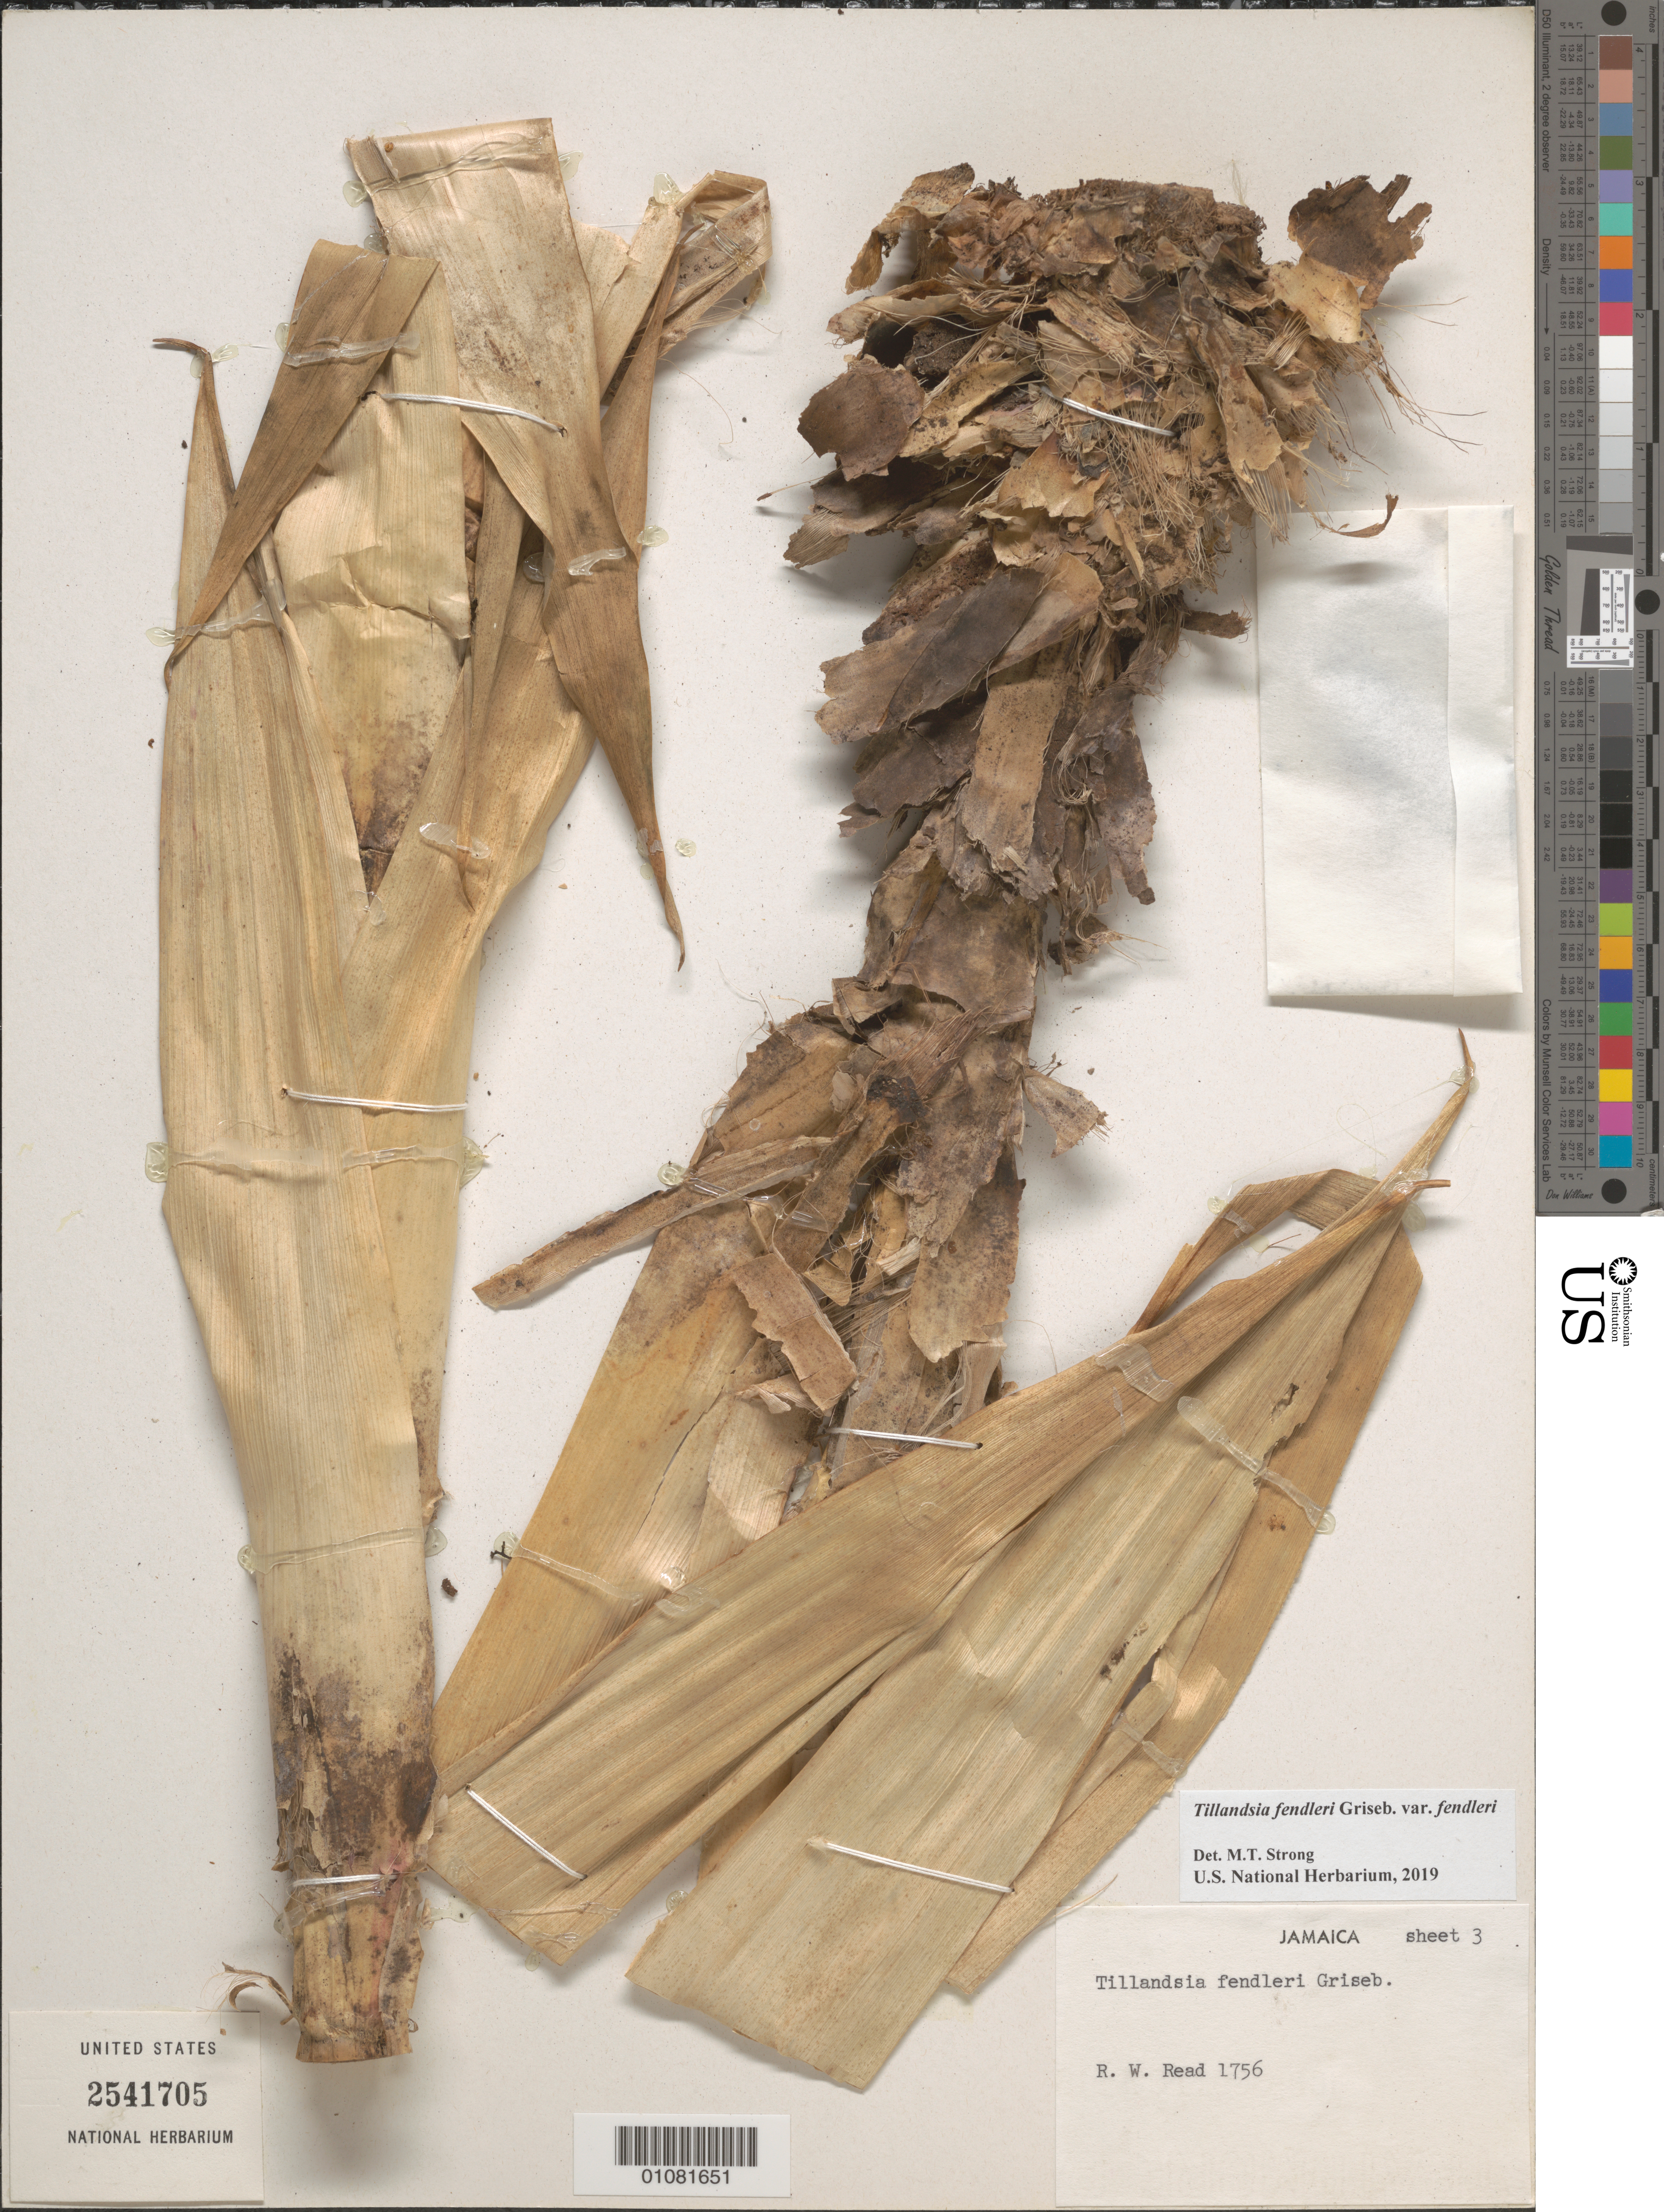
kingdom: Plantae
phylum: Tracheophyta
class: Liliopsida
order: Poales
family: Bromeliaceae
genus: Tillandsia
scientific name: Tillandsia fendleri var. fendleri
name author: Griseb.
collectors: R. W. Read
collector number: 1756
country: Jamaica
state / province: Saint Andrew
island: Jamaica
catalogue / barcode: US 2541705